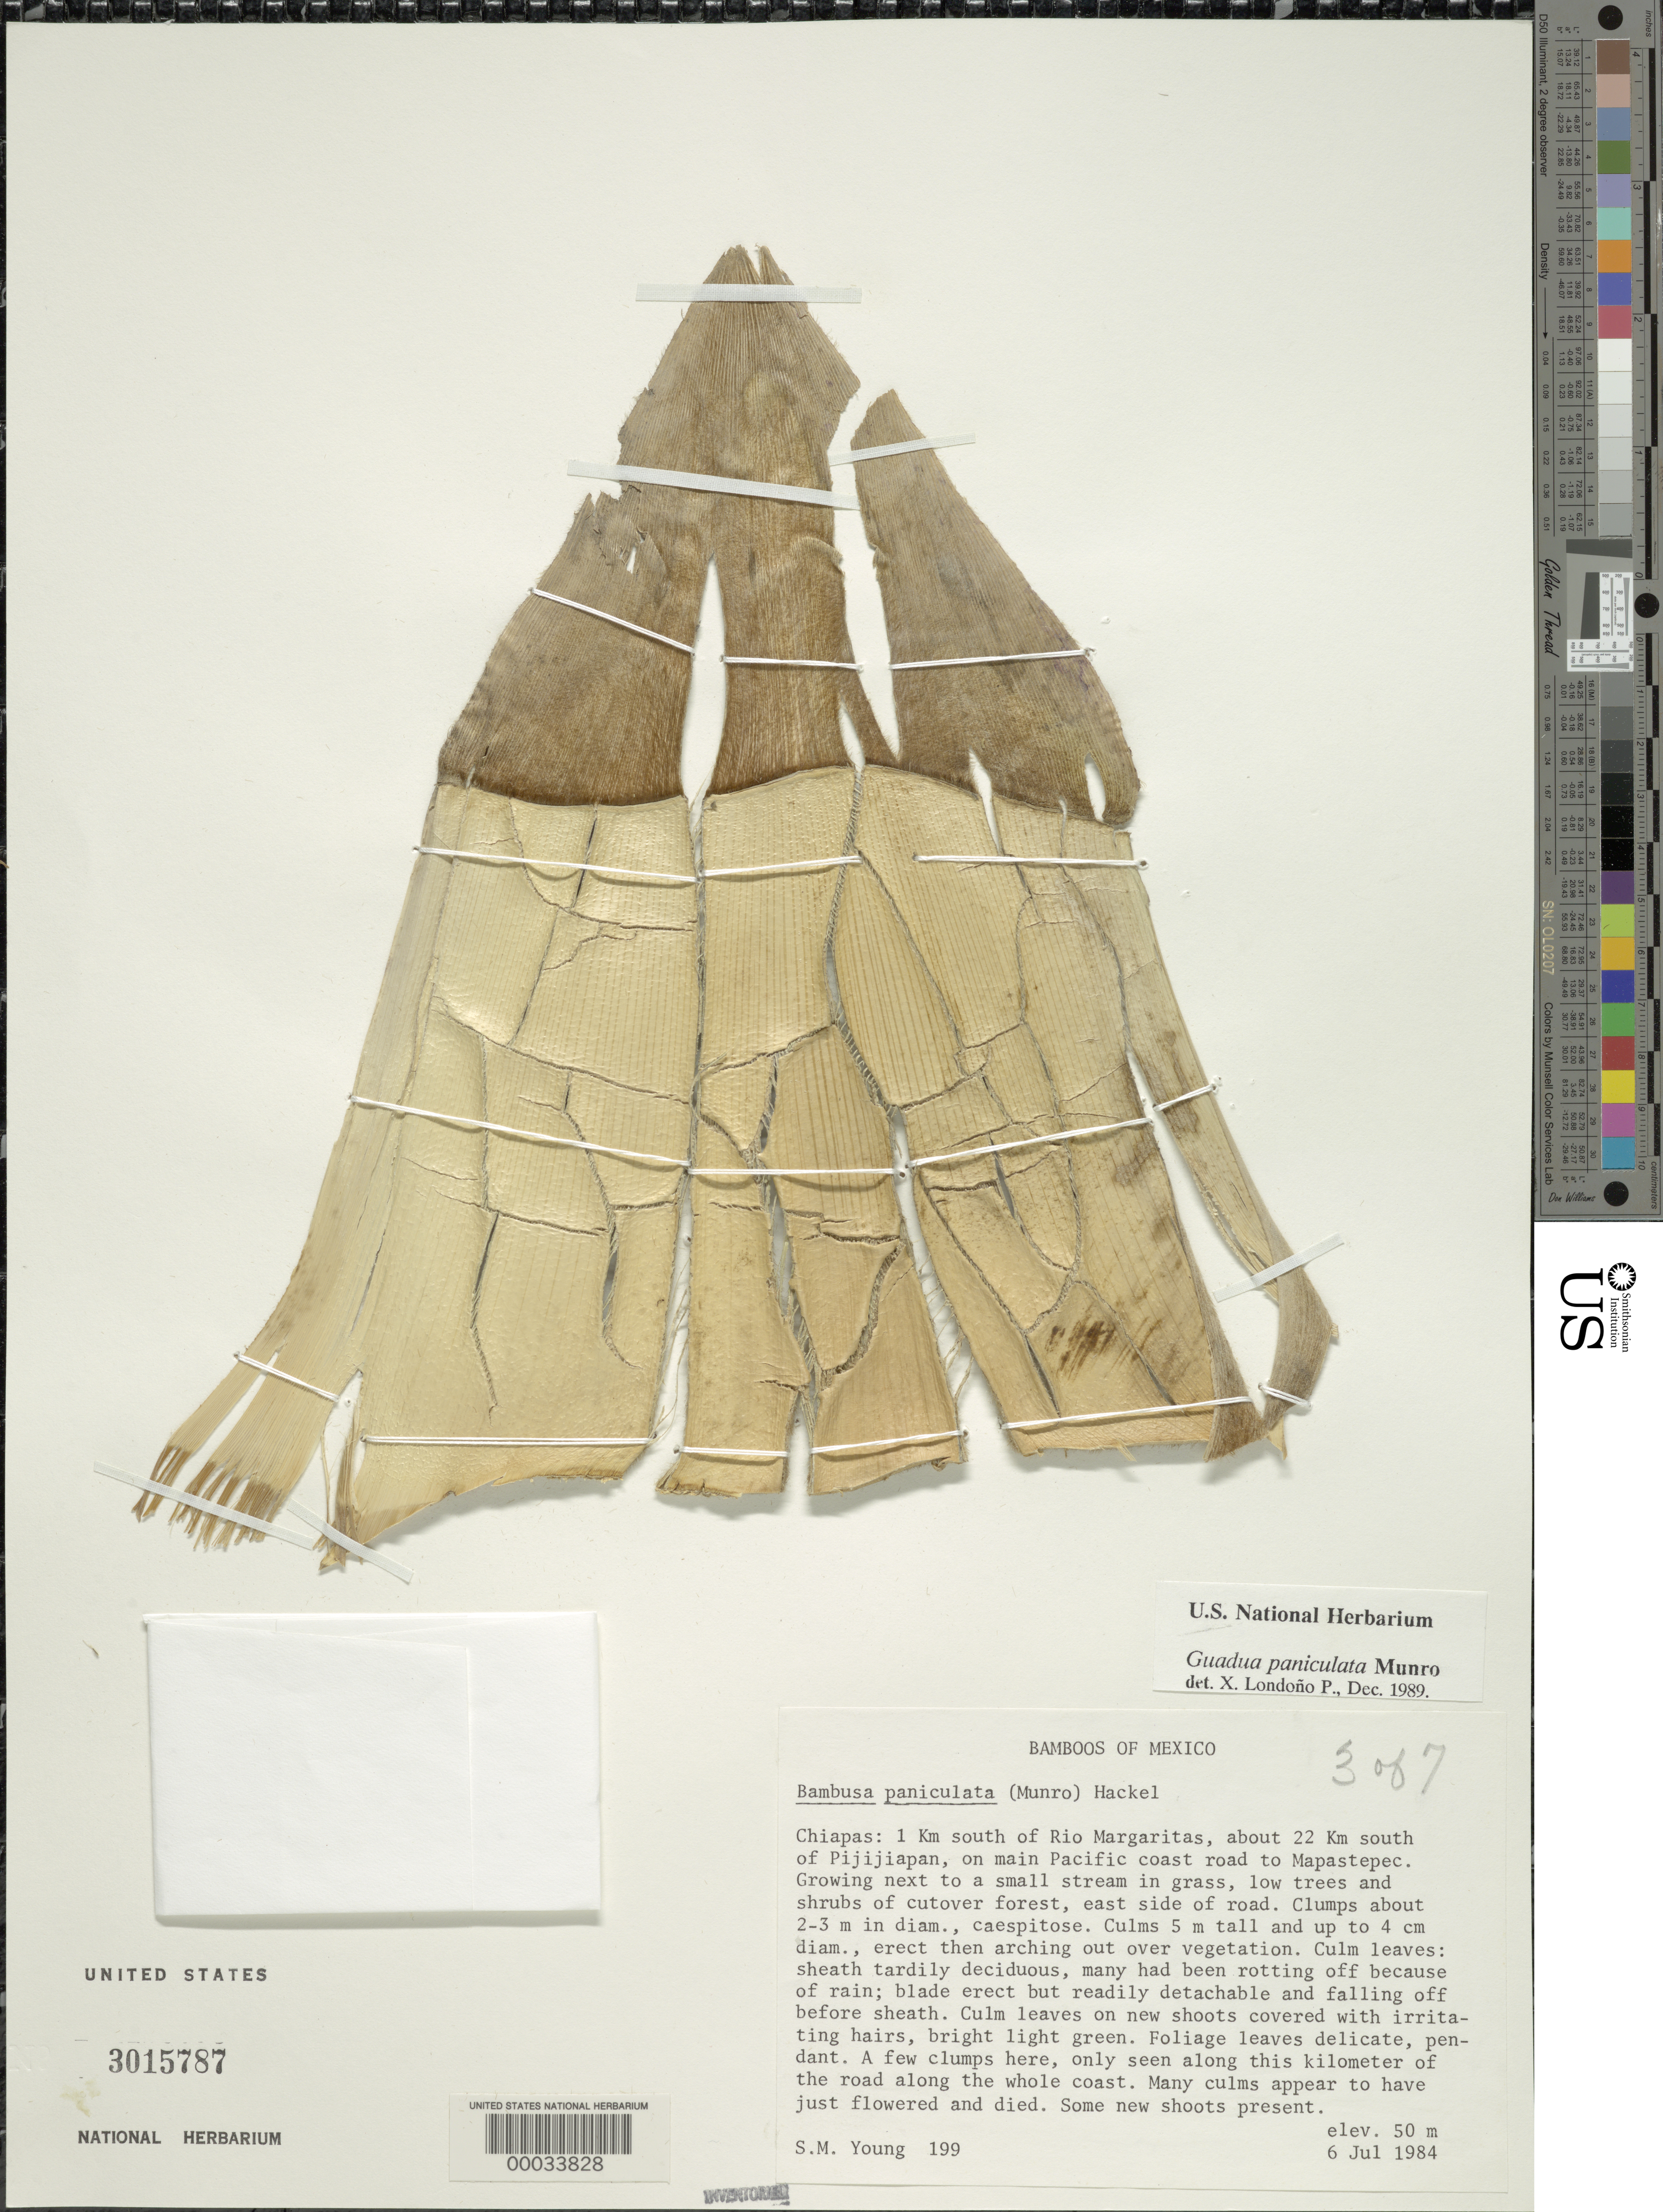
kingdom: Plantae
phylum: Tracheophyta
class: Liliopsida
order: Poales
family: Poaceae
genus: Guadua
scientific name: Guadua refracta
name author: Munro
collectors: S. Young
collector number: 199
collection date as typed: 06 Jul 1984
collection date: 1984-07-06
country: Mexico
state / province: Chiapas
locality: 1 km S of Rio Margaritas, about 22 km S of Pijijiapan, on main pacific coast road to Mapastepec, E side of road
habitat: Next to small stream of cutover forest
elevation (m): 50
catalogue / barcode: US 3015787